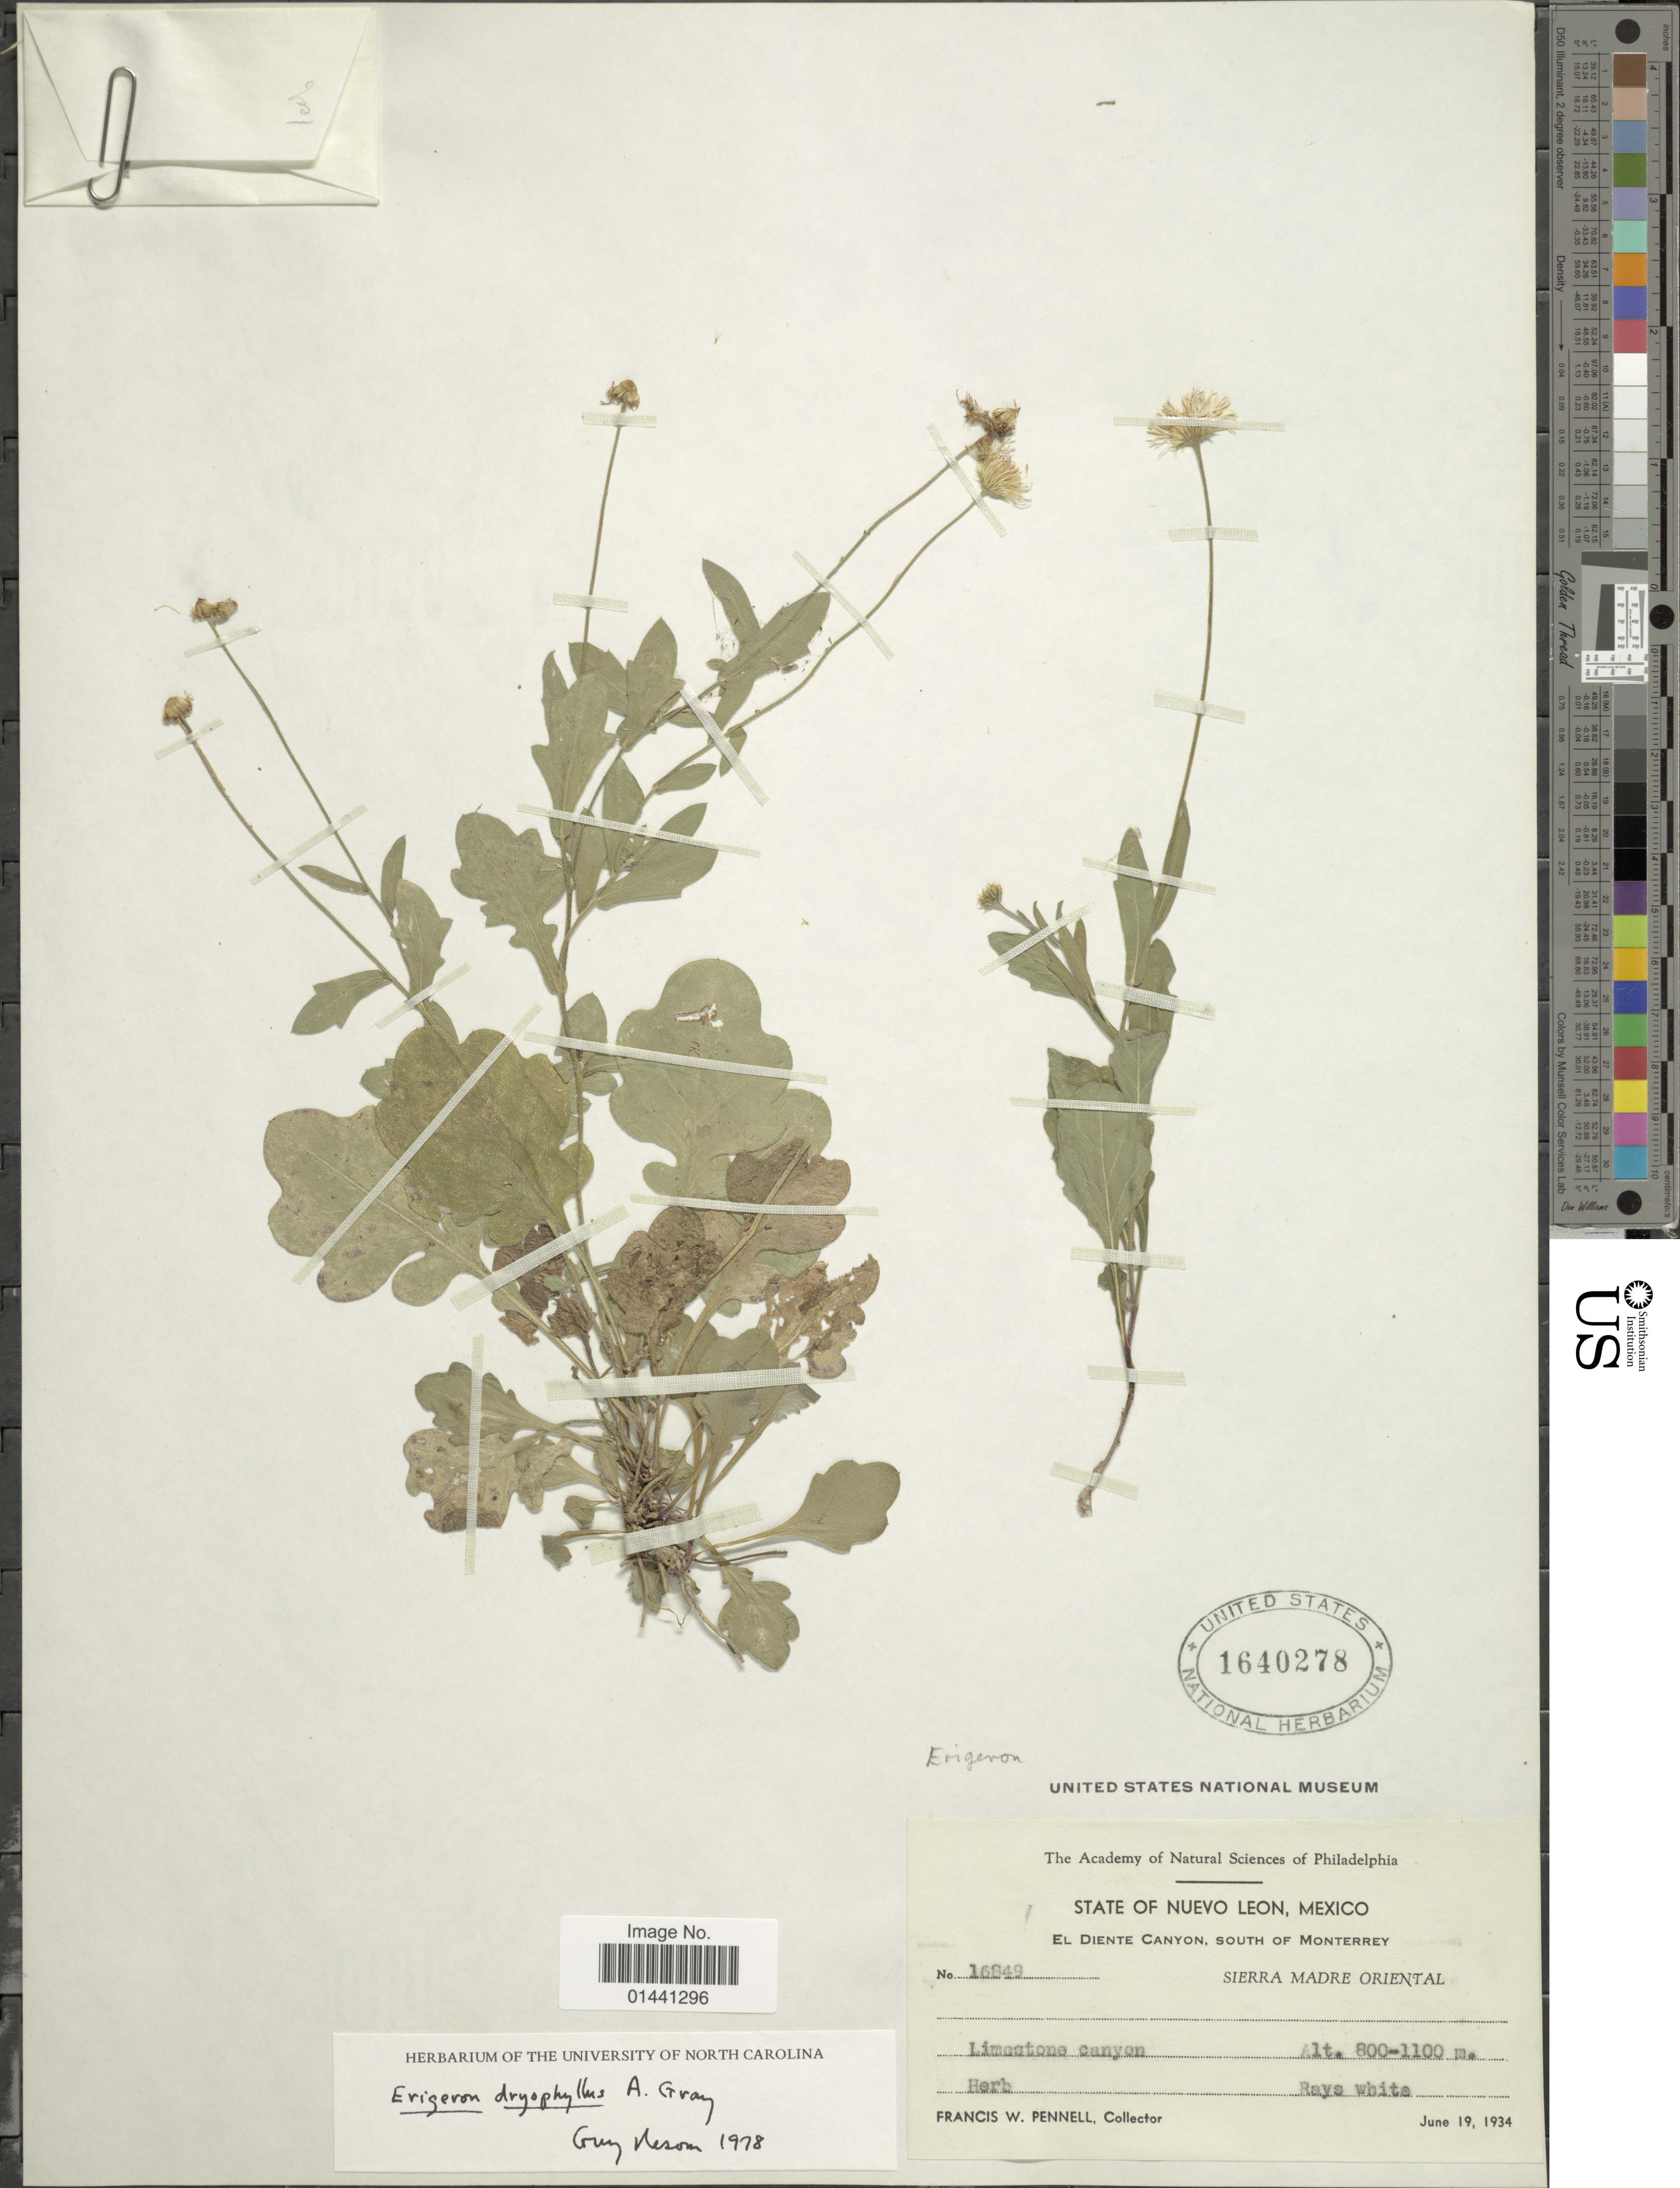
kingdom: Plantae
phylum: Tracheophyta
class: Magnoliopsida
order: Asterales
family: Asteraceae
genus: Erigeron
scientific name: Erigeron dryophyllus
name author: A. Gray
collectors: F. W. Pennell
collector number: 16849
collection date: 1934-06-19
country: Mexico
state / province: Nuevo León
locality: El Diente Canyon, South of Monterrey, Sierra Madre Oriental, limestone canyon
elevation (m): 800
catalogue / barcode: US 1640278